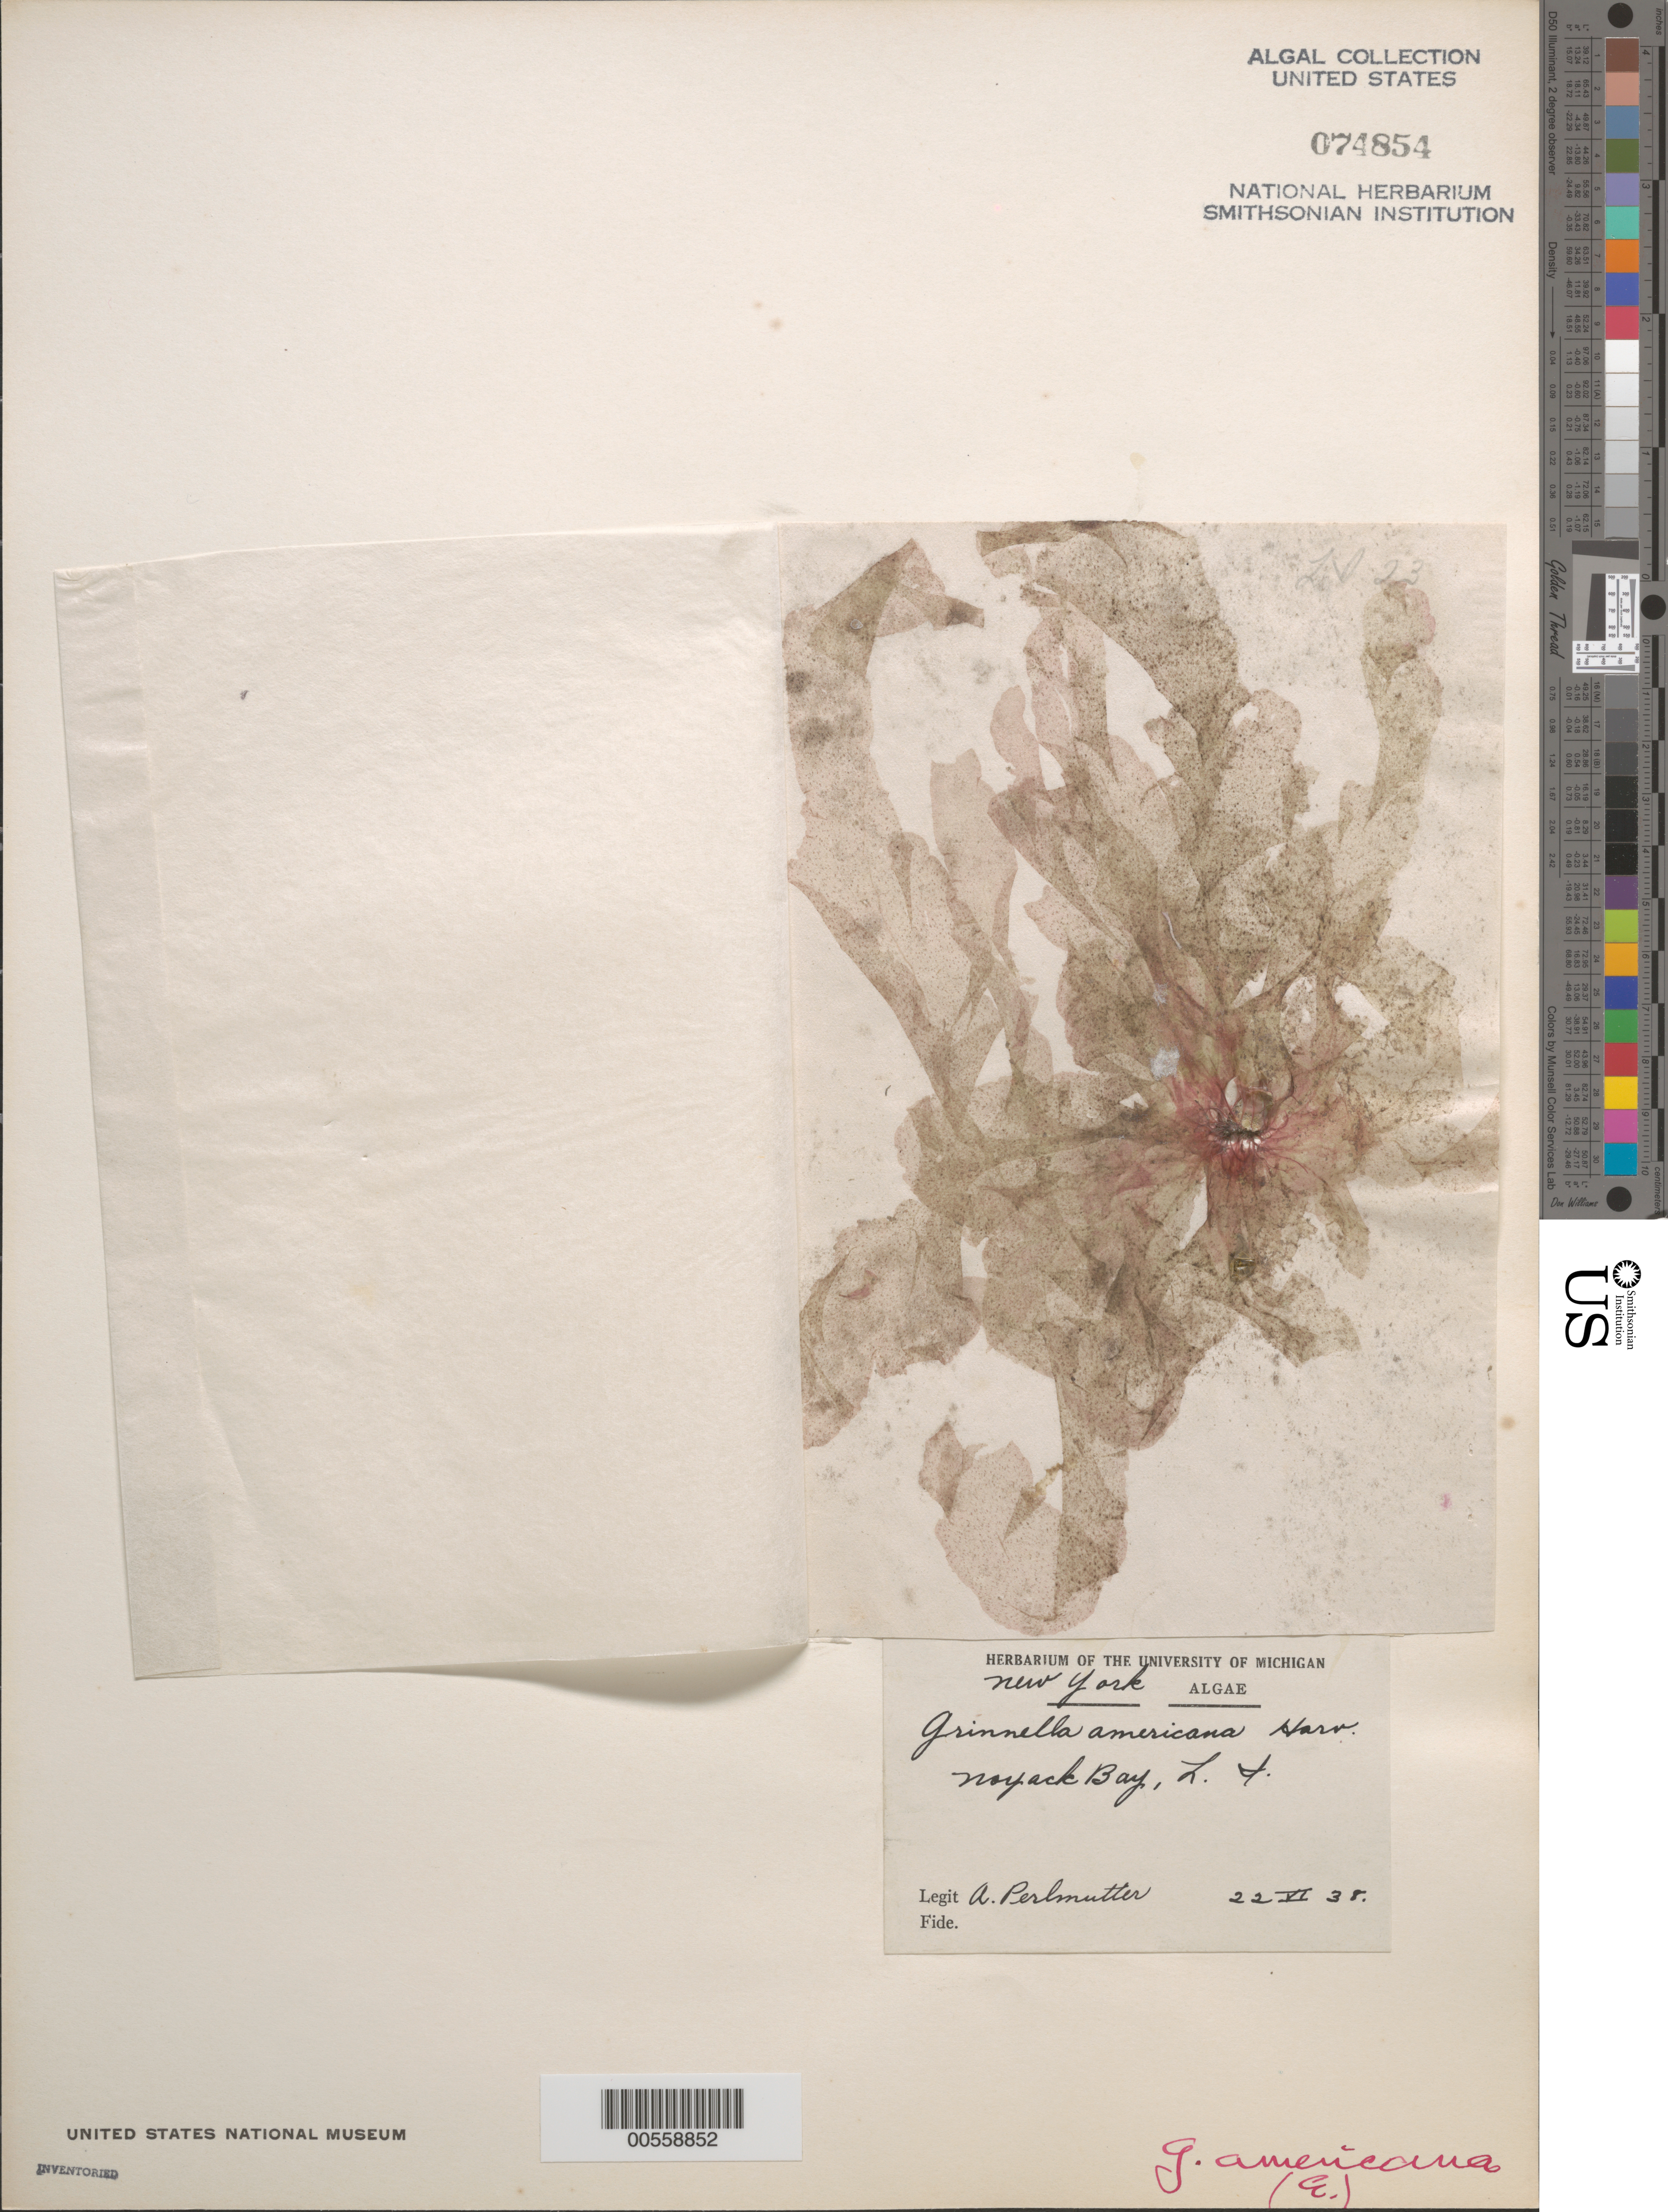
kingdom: Plantae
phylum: Rhodophyta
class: Florideophyceae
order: Ceramiales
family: Delesseriaceae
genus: Grinnellia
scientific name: Grinnellia americana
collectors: A. Perlmutter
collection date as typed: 22 Jun 1938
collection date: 1938-06-22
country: United States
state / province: New York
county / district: Suffolk County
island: Long Island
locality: Noyack Bay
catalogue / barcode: US 74854